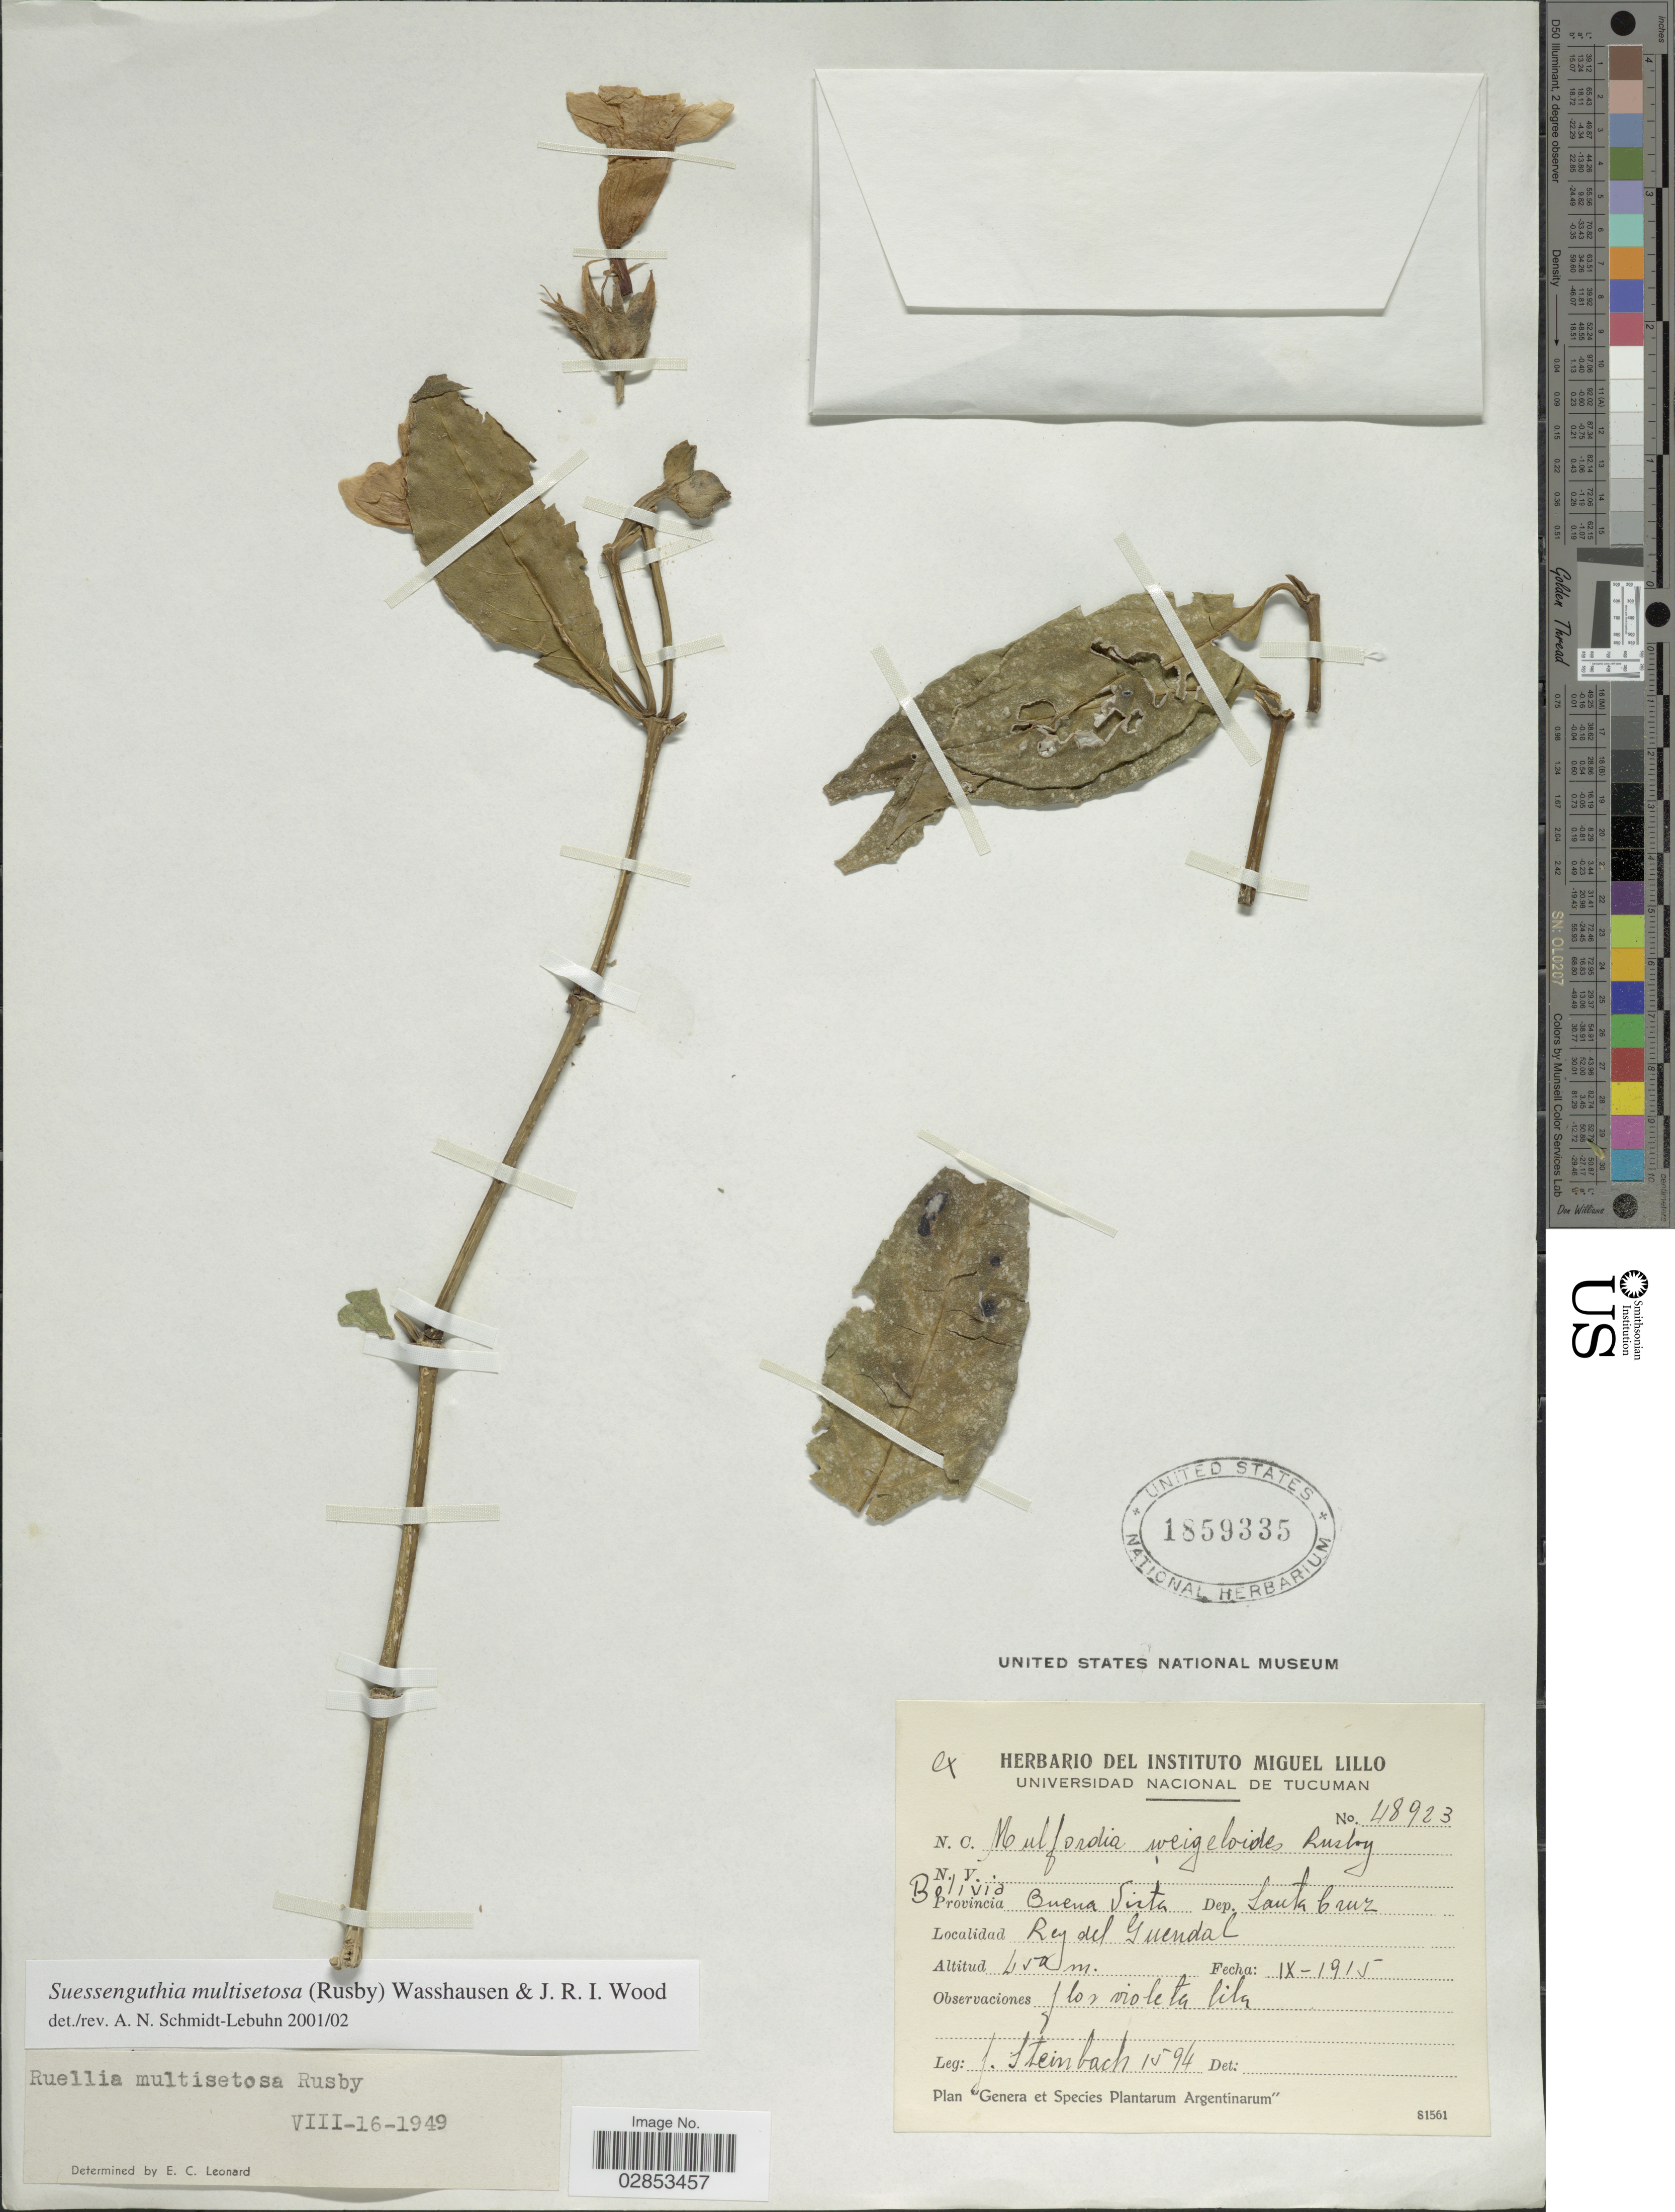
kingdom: Plantae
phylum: Tracheophyta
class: Magnoliopsida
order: Lamiales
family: Acanthaceae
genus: Suessenguthia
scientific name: Suessenguthia multisetosa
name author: (Rusby) Wassh. & J.R.I. Wood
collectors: J. Steinbach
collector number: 1594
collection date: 1915-09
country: Bolivia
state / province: Santa Cruz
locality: Buena Vista. Dep. Santa Cruz. Rey del Guendal.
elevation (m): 450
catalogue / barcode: US 1859335